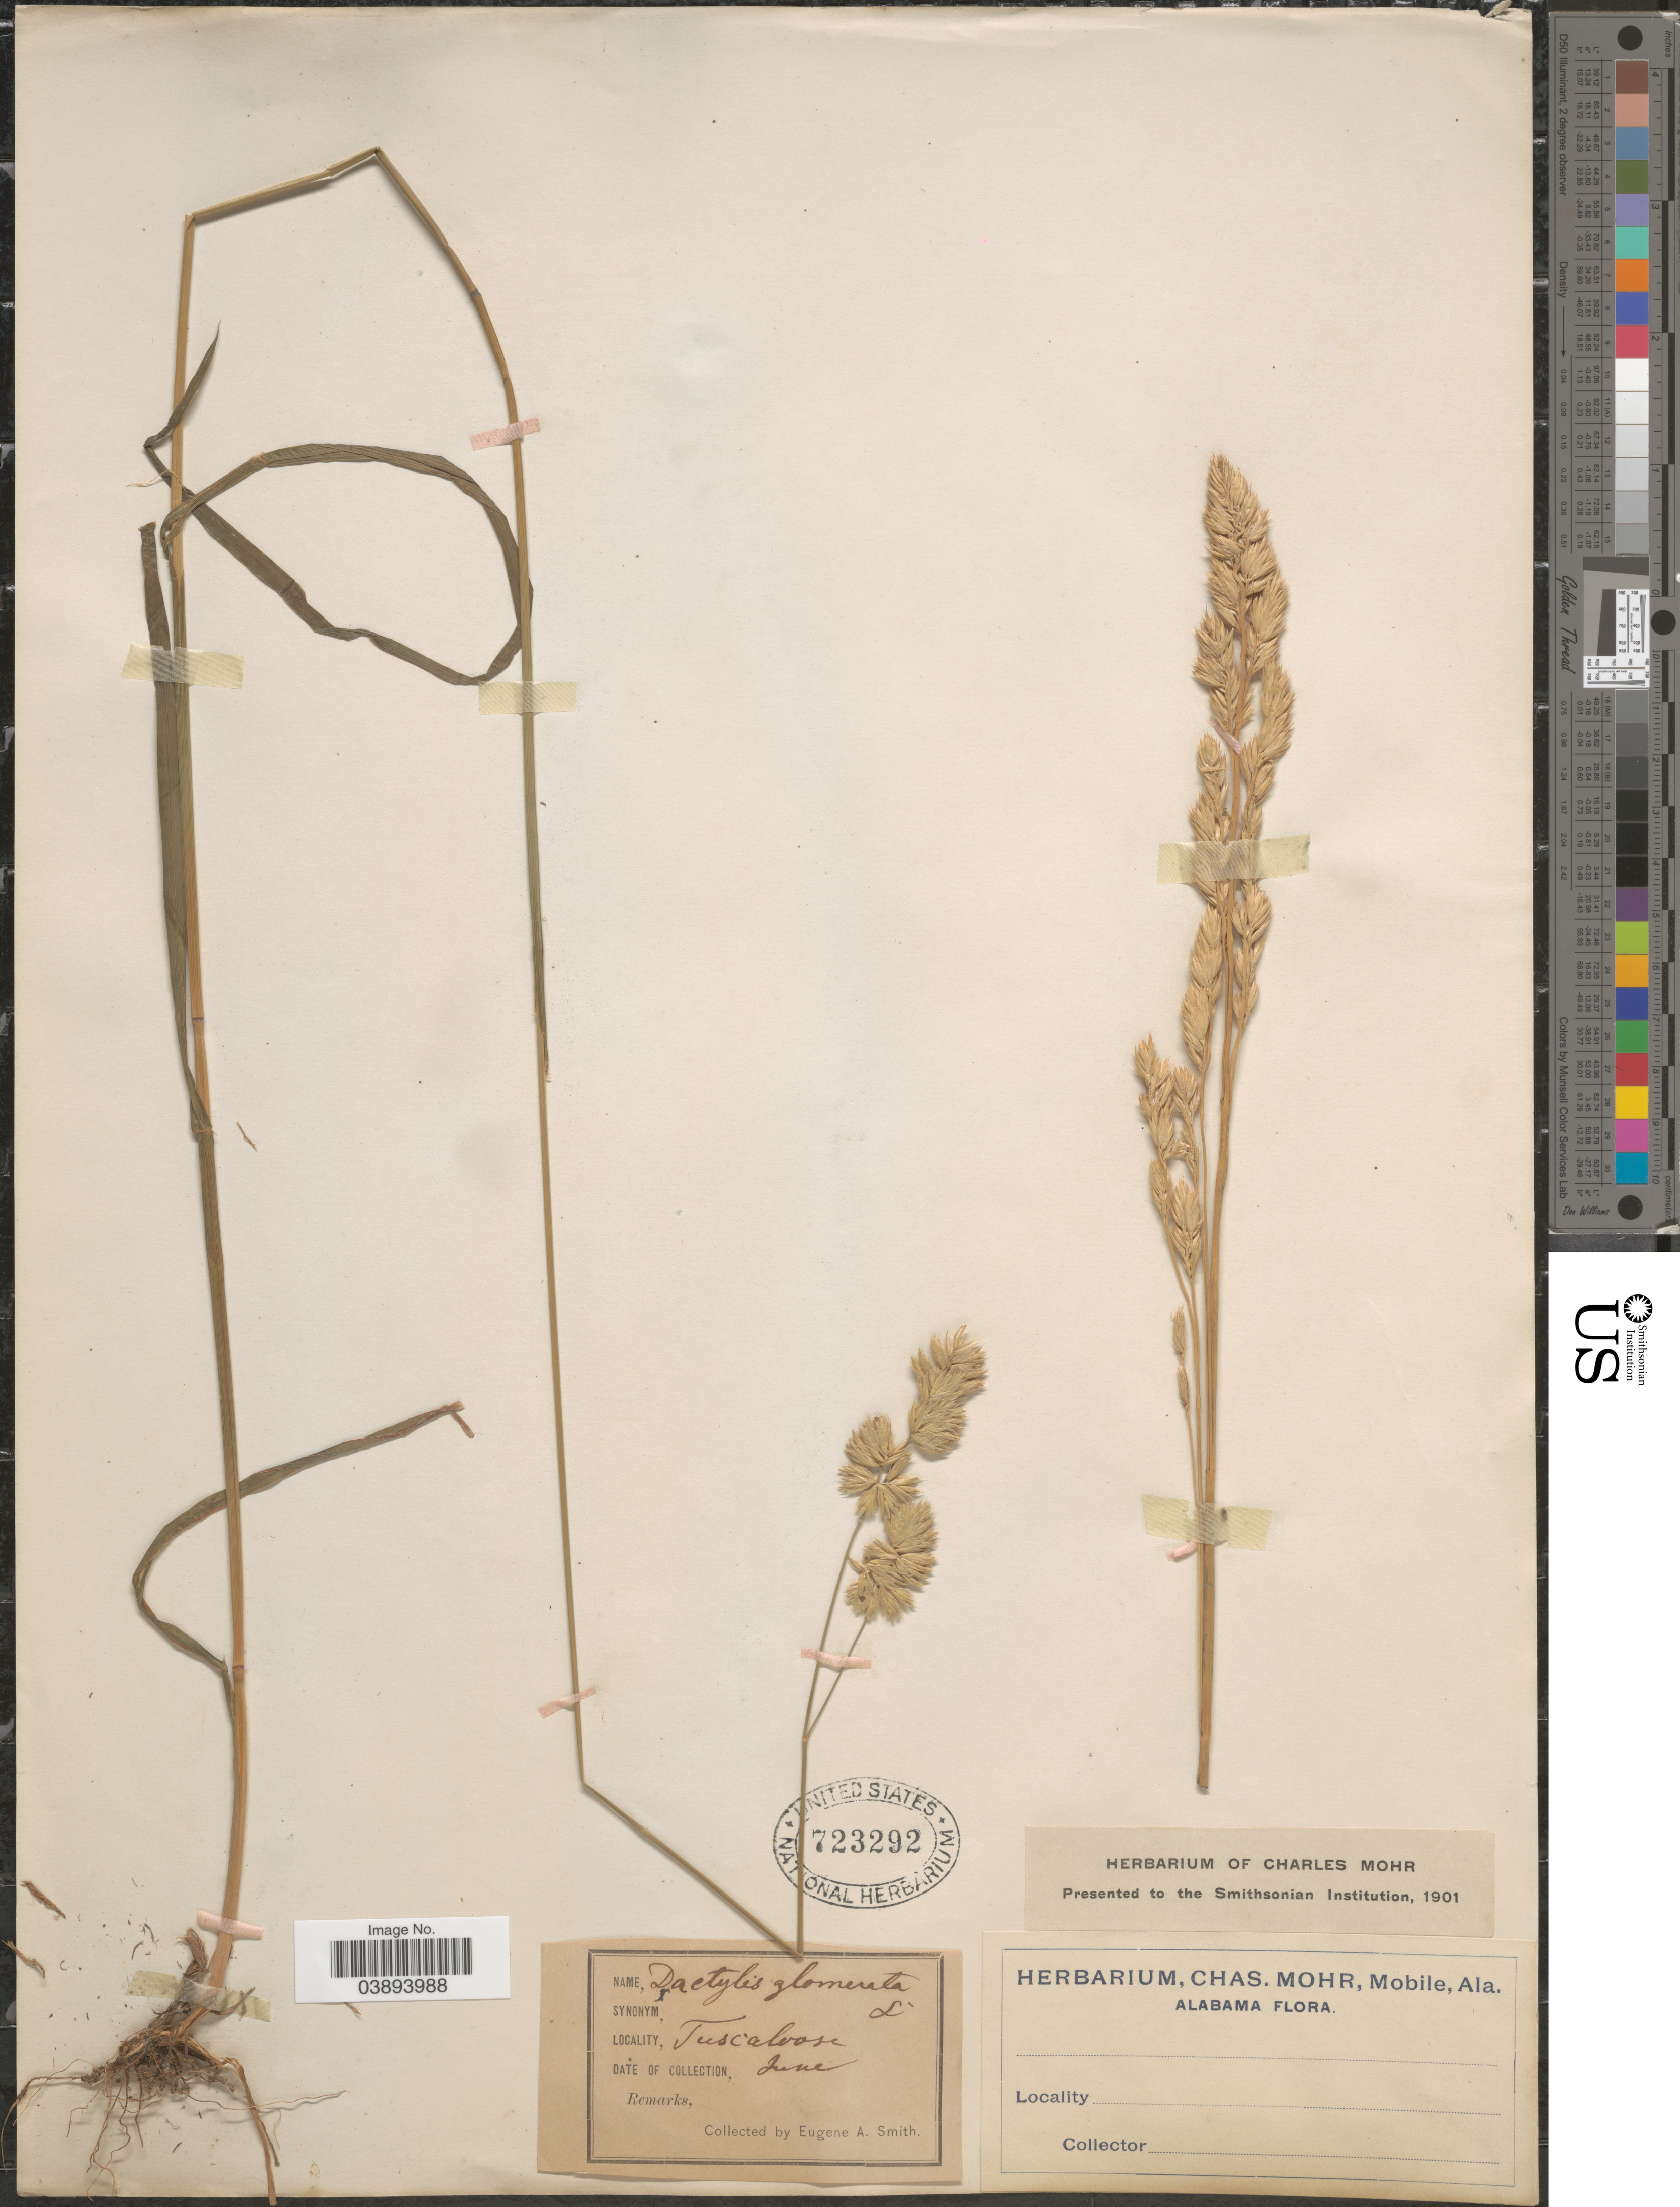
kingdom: Plantae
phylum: Tracheophyta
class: Liliopsida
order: Poales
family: Poaceae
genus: Dactylis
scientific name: Dactylis glomerata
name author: L.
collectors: E. A. Smith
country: United States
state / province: Alabama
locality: Tuscaloosa.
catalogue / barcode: US 723292